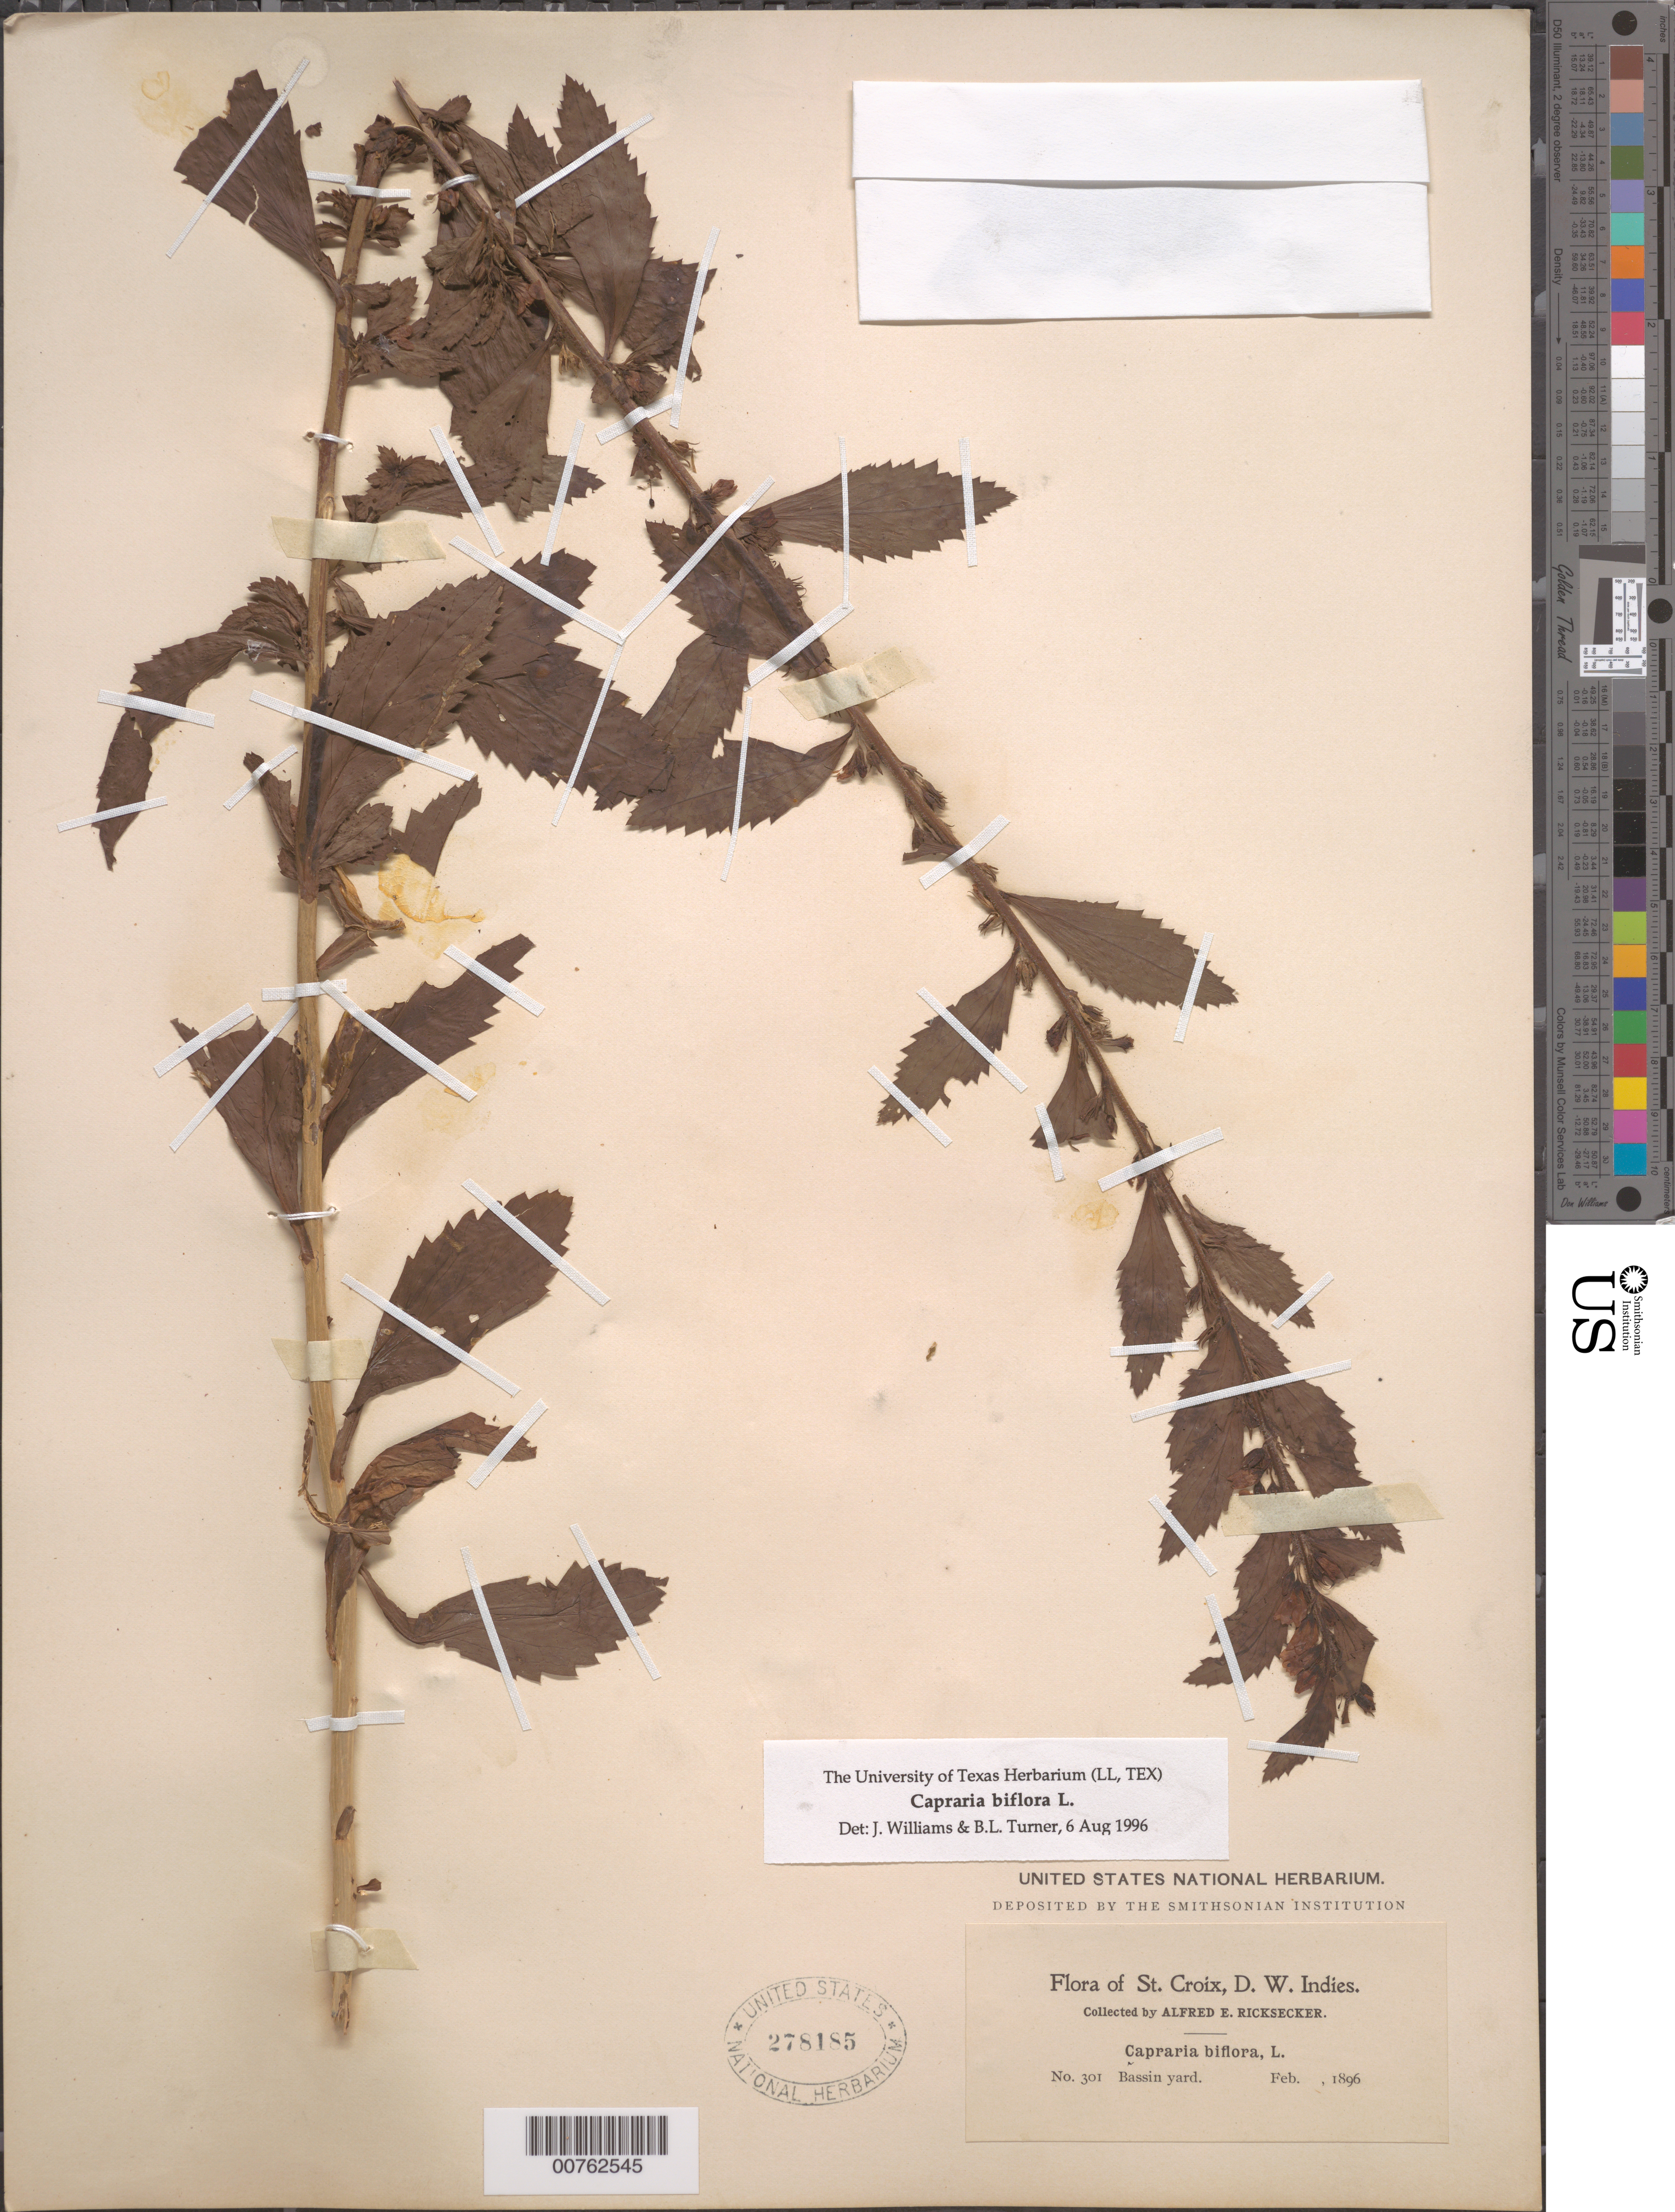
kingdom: Plantae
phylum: Tracheophyta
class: Magnoliopsida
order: Lamiales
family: Scrophulariaceae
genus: Capraria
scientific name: Capraria biflora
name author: L.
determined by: Williams, J.; Turner, B. L.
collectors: A. E. Ricksecker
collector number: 301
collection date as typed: Feb 1896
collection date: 1896-02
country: U.S. Virgin Islands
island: St. Croix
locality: Bassin yard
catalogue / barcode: US 278185